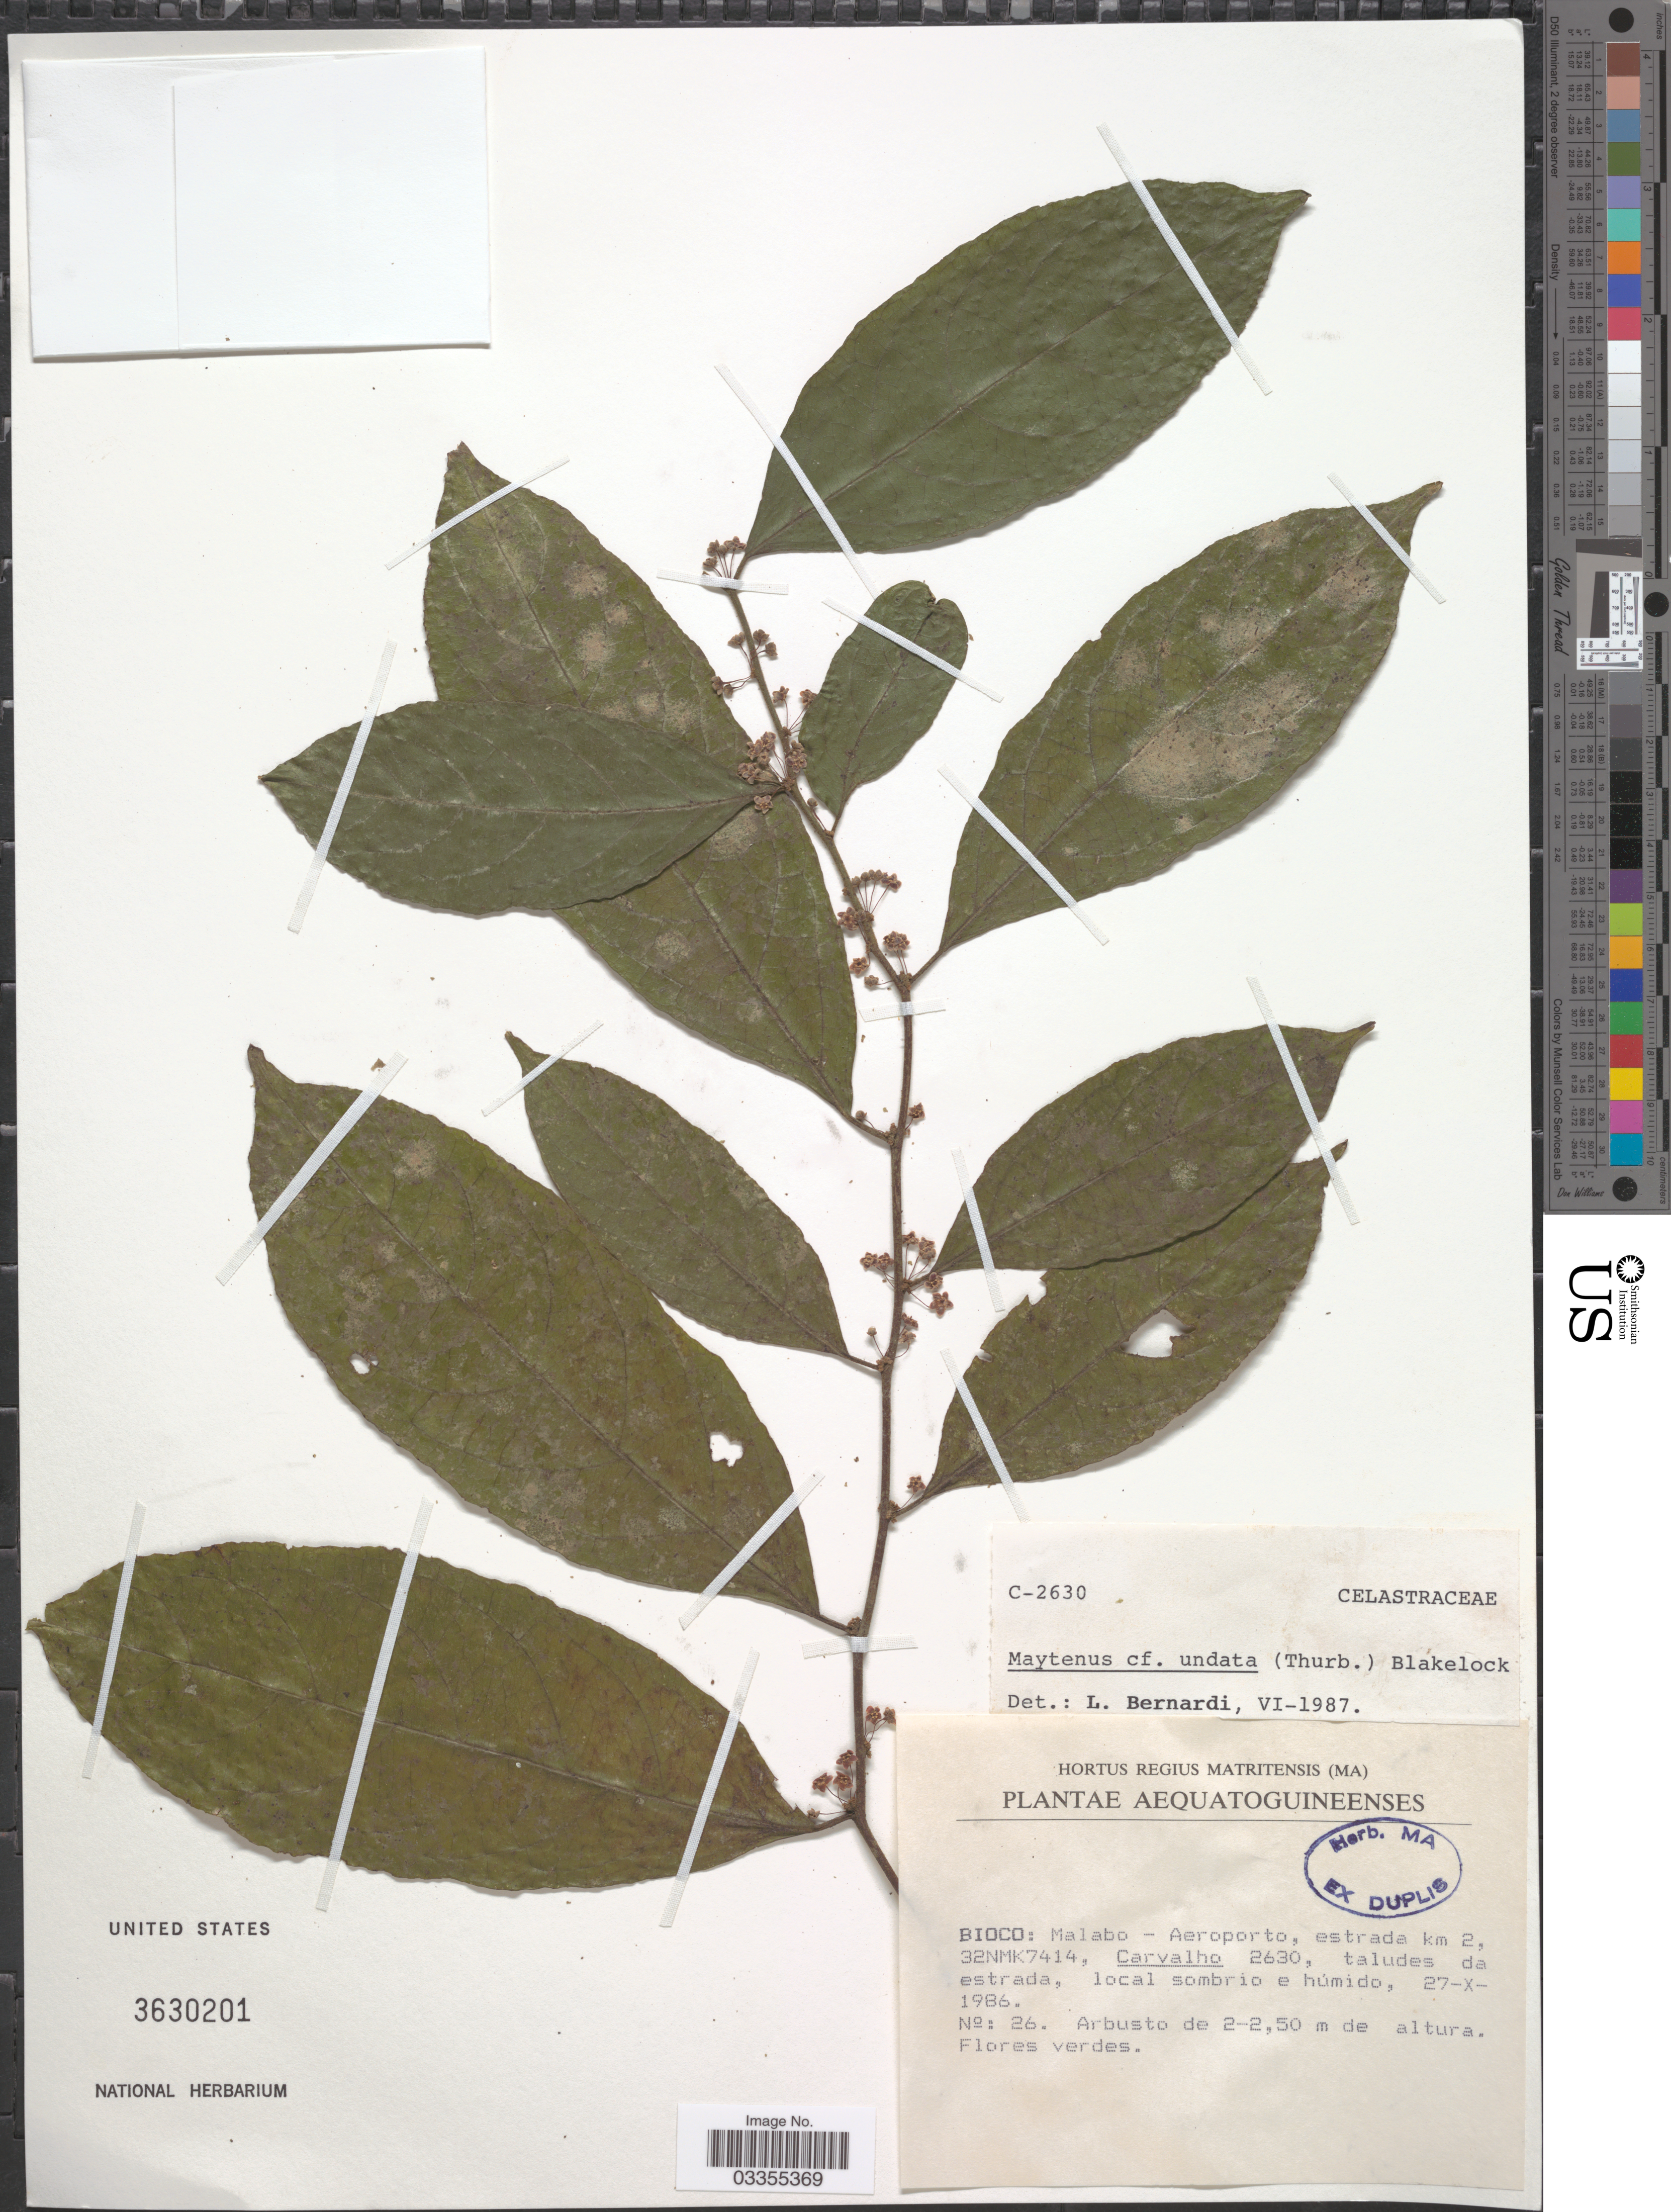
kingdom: Plantae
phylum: Tracheophyta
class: Magnoliopsida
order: Celastrales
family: Celastraceae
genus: Maytenus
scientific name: Maytenus undata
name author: (Thunb.) Blakelock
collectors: Carvalho, --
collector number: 2630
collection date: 1986-10-27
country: Equatorial Guinea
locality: Bioco: Malabo - Aeropuerto, estrada km 2, 32NMK7414.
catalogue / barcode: US 3630201